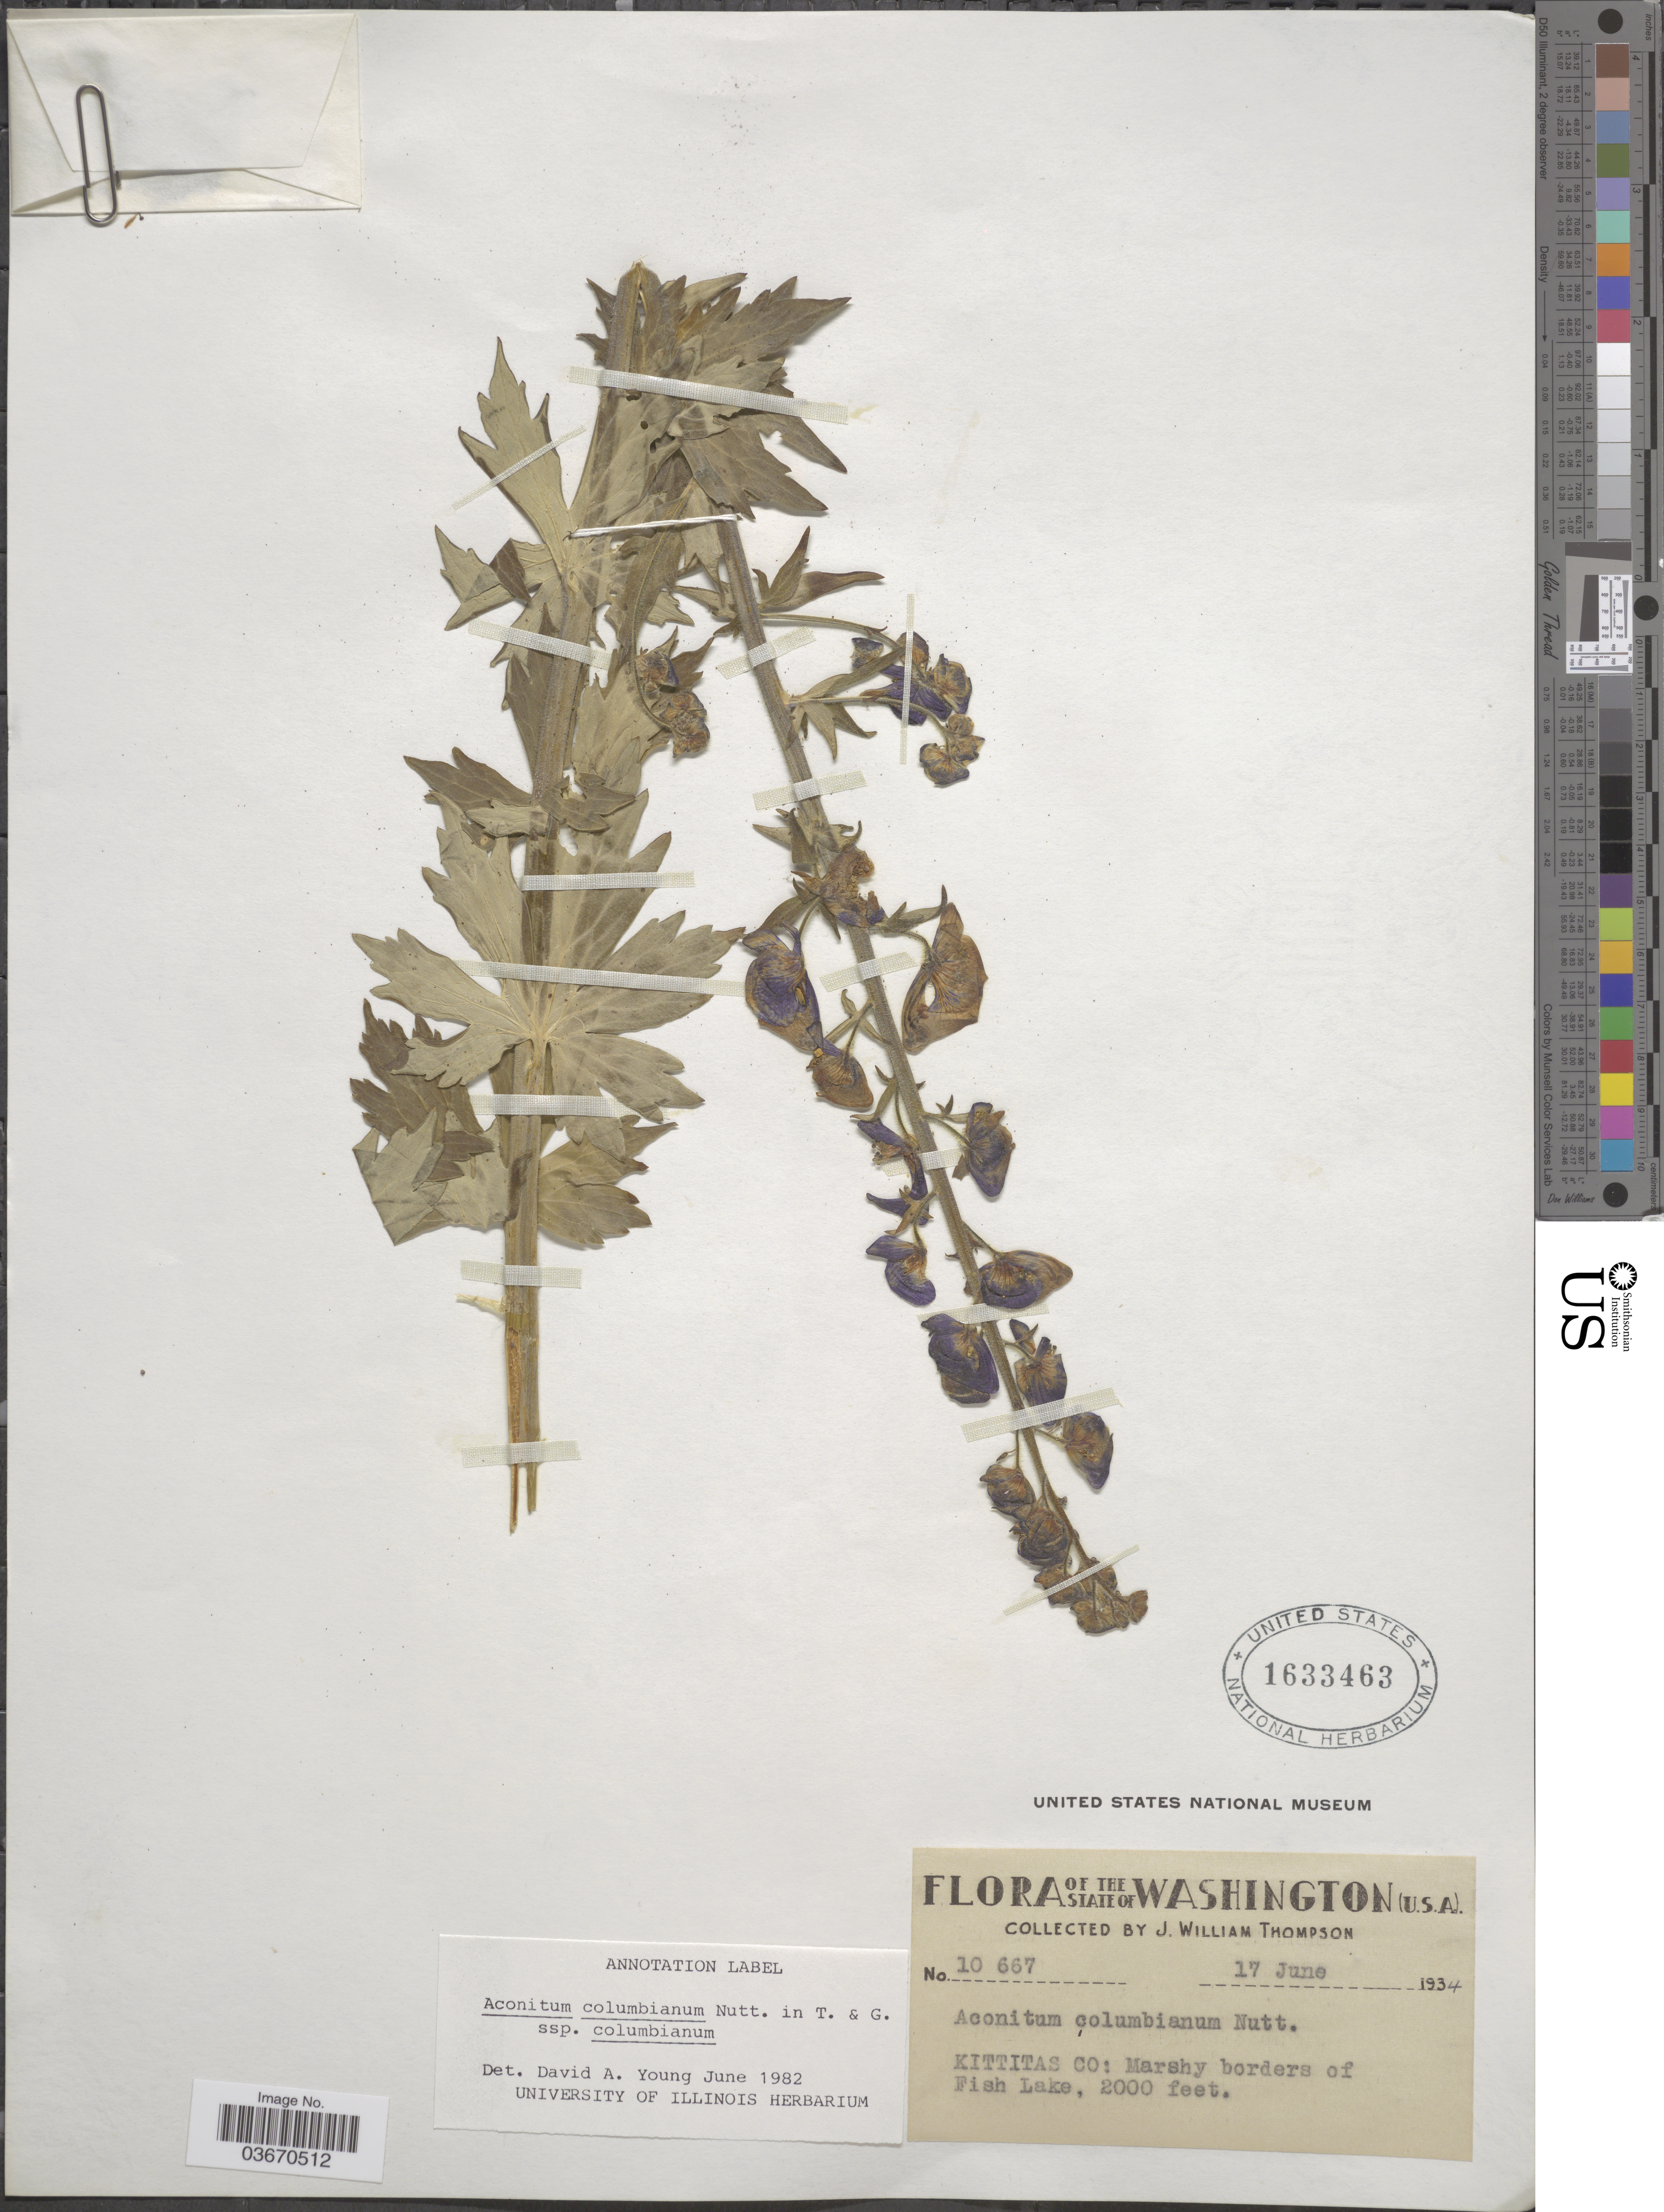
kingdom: Plantae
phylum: Tracheophyta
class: Magnoliopsida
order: Ranunculales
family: Ranunculaceae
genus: Aconitum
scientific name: Aconitum columbianum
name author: Nutt.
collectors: J. W. Thompson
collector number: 10667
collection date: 1934-06-17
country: United States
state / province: Washington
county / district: Kittitas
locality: U.S.A. Kittitas Co: Marshy borders of Fish Lake.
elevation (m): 610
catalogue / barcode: US 1633463